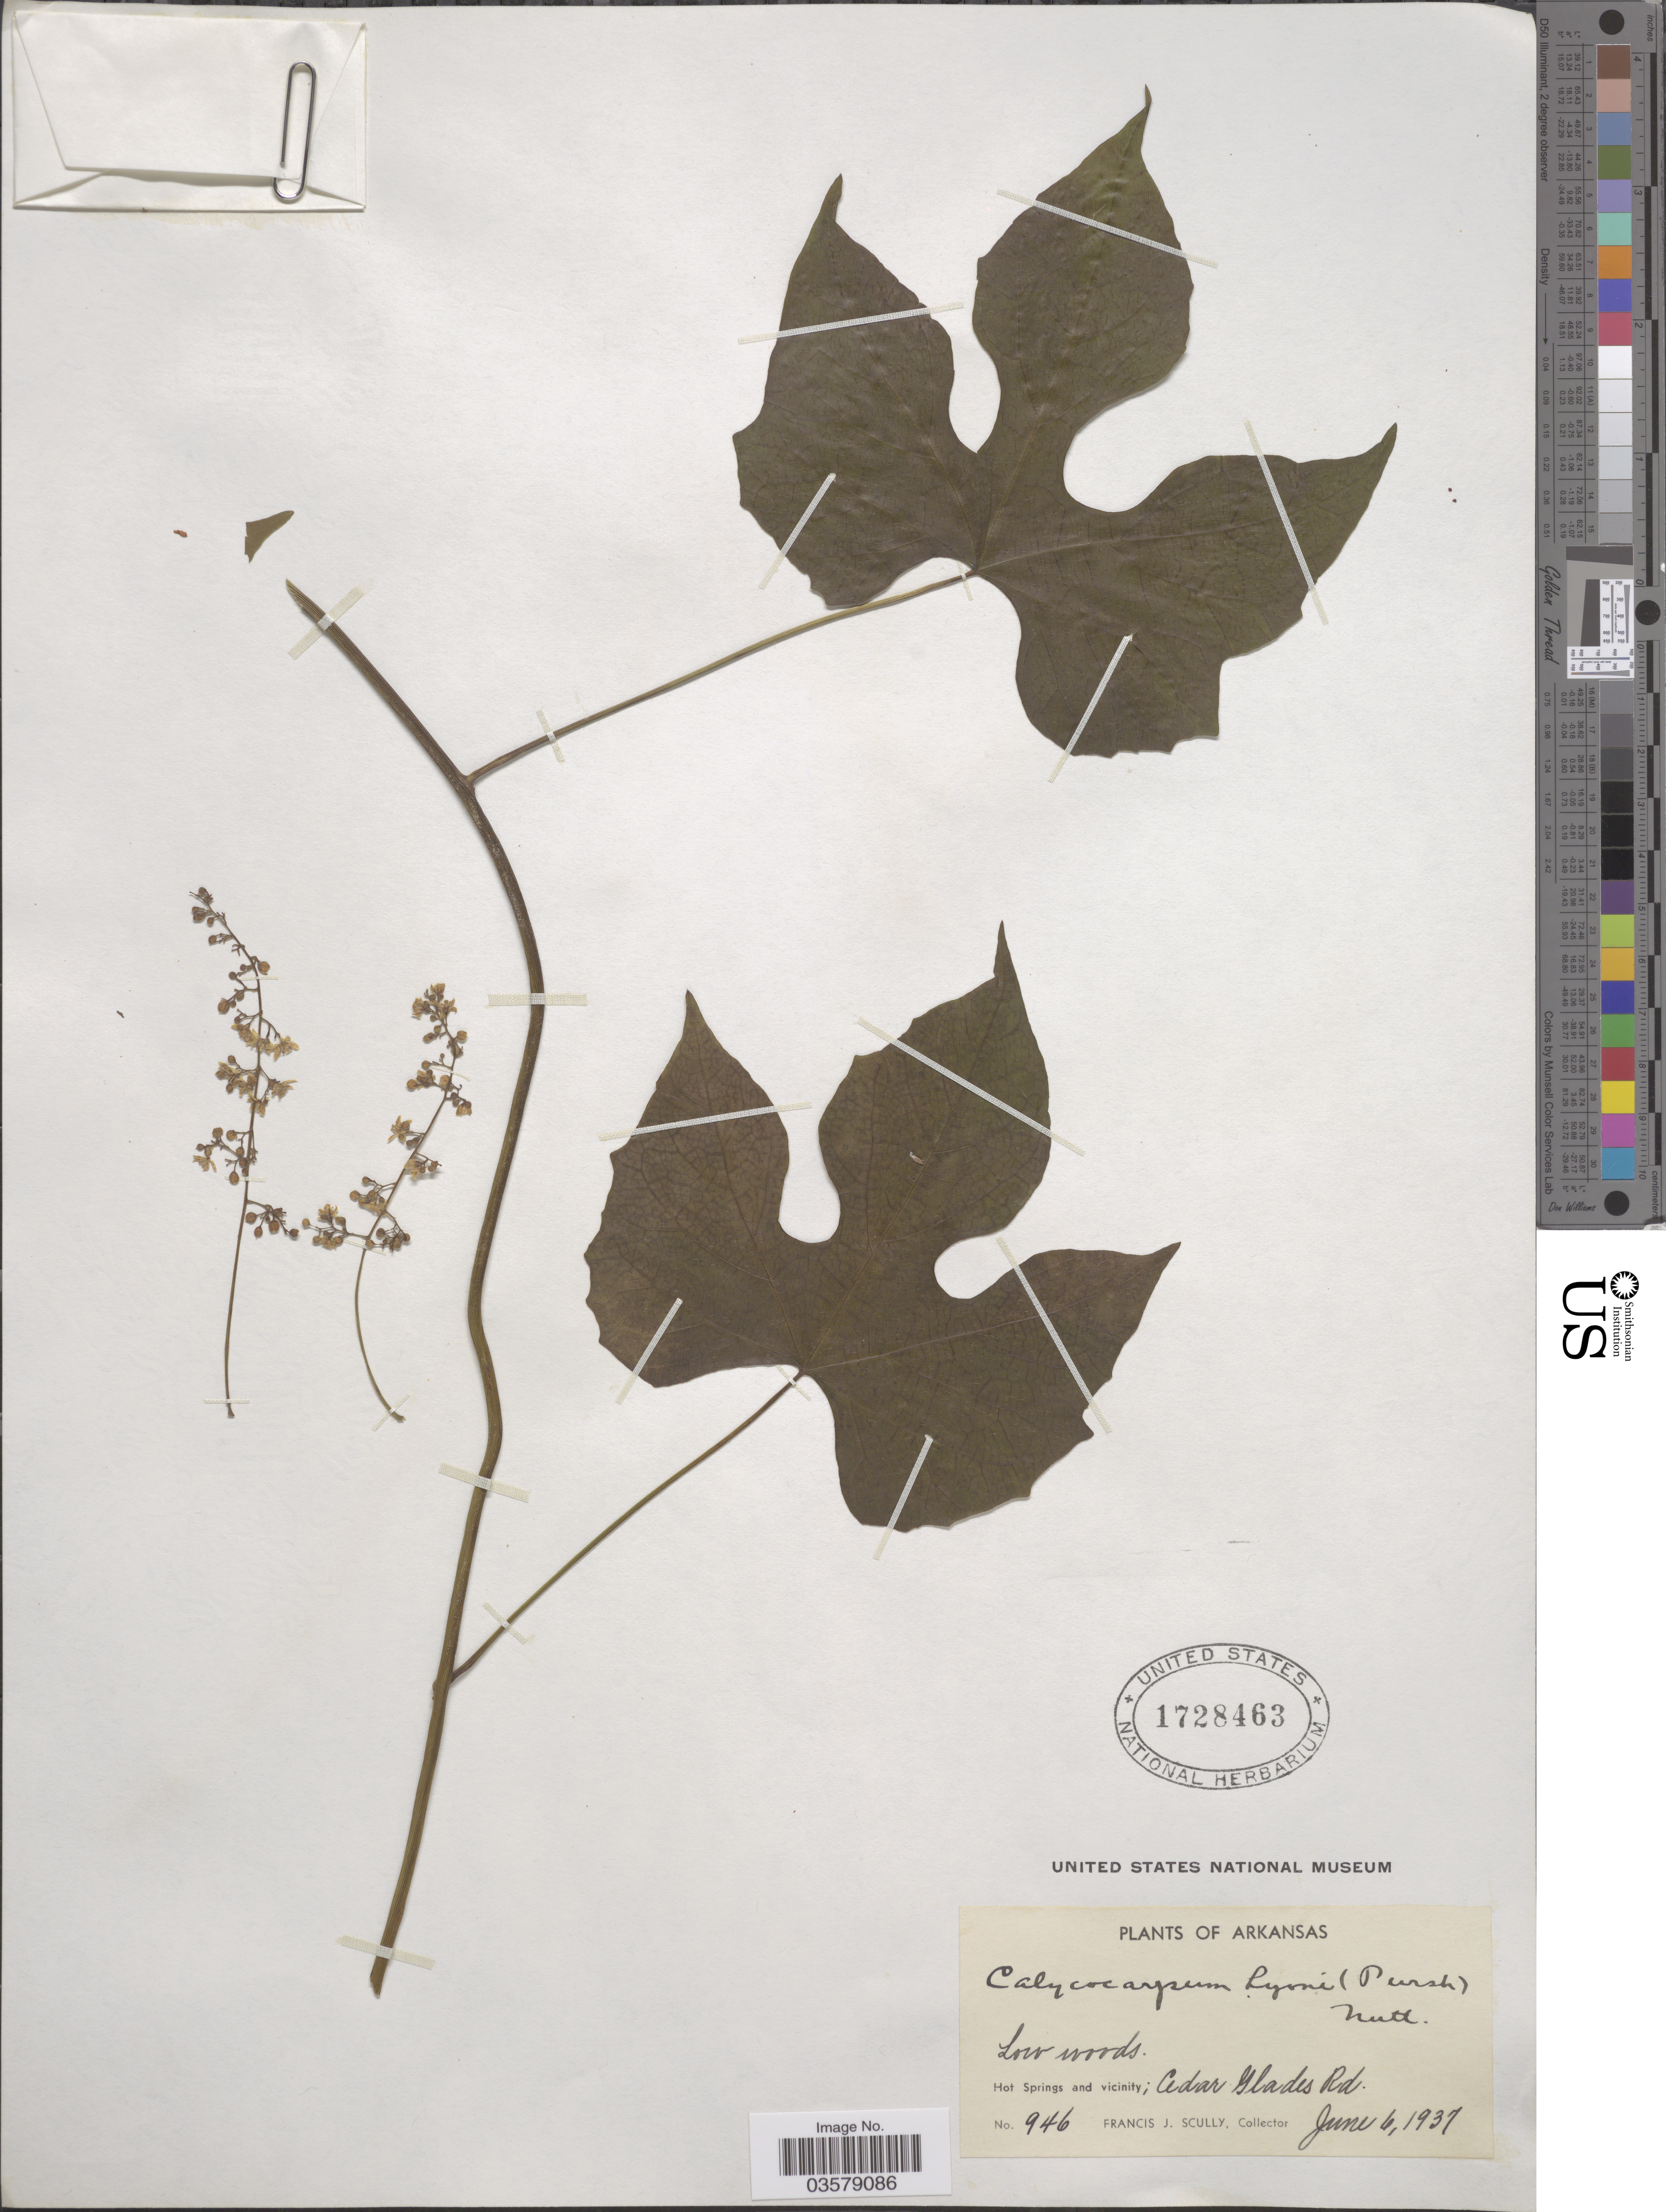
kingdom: Plantae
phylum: Tracheophyta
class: Magnoliopsida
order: Ranunculales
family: Menispermaceae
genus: Calycocarpum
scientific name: Calycocarpum lyonii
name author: (Pursh) A. Gray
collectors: F. J. Scully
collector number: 946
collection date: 1937-06-06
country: United States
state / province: Arkansas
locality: Hot Springs and vicinity; Cedar Glades Rd.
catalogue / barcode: US 1728463